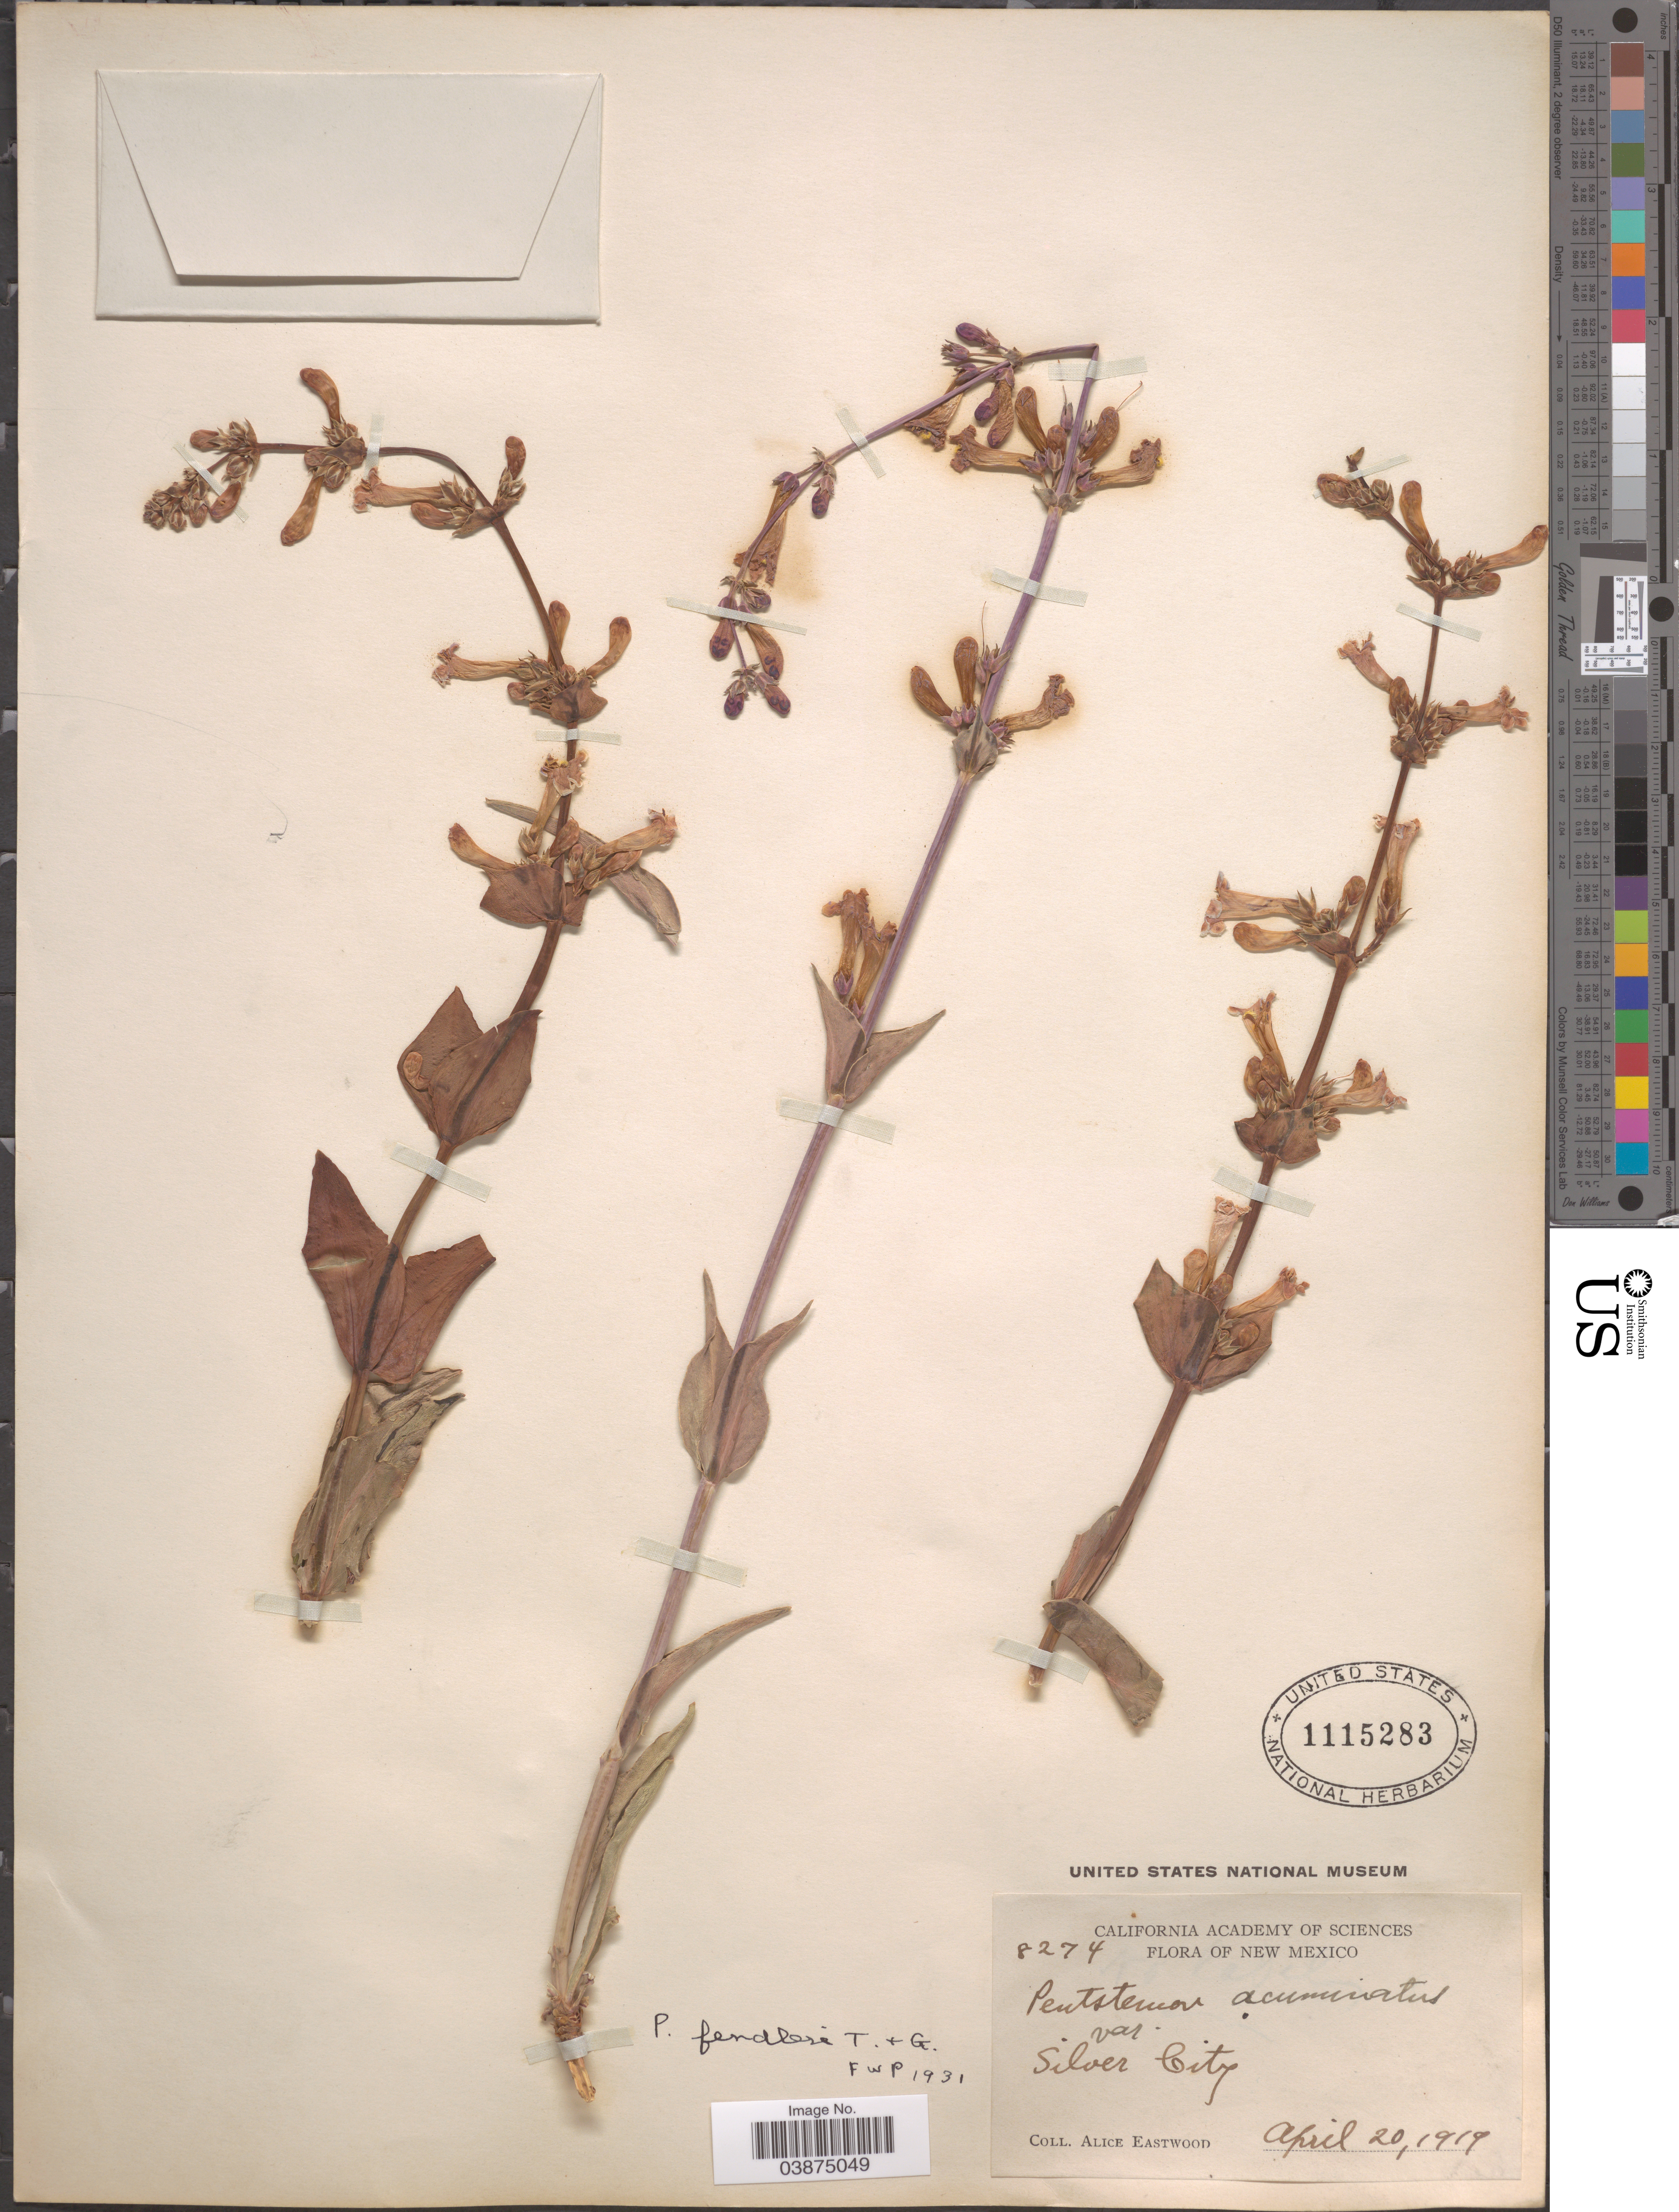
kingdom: Plantae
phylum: Tracheophyta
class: Magnoliopsida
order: Lamiales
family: Plantaginaceae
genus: Penstemon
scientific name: Penstemon fendleri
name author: Torr. & A. Gray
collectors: A. Eastwood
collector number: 8274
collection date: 1919-04-20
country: United States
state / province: New Mexico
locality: Silver City.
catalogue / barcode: US 1115283